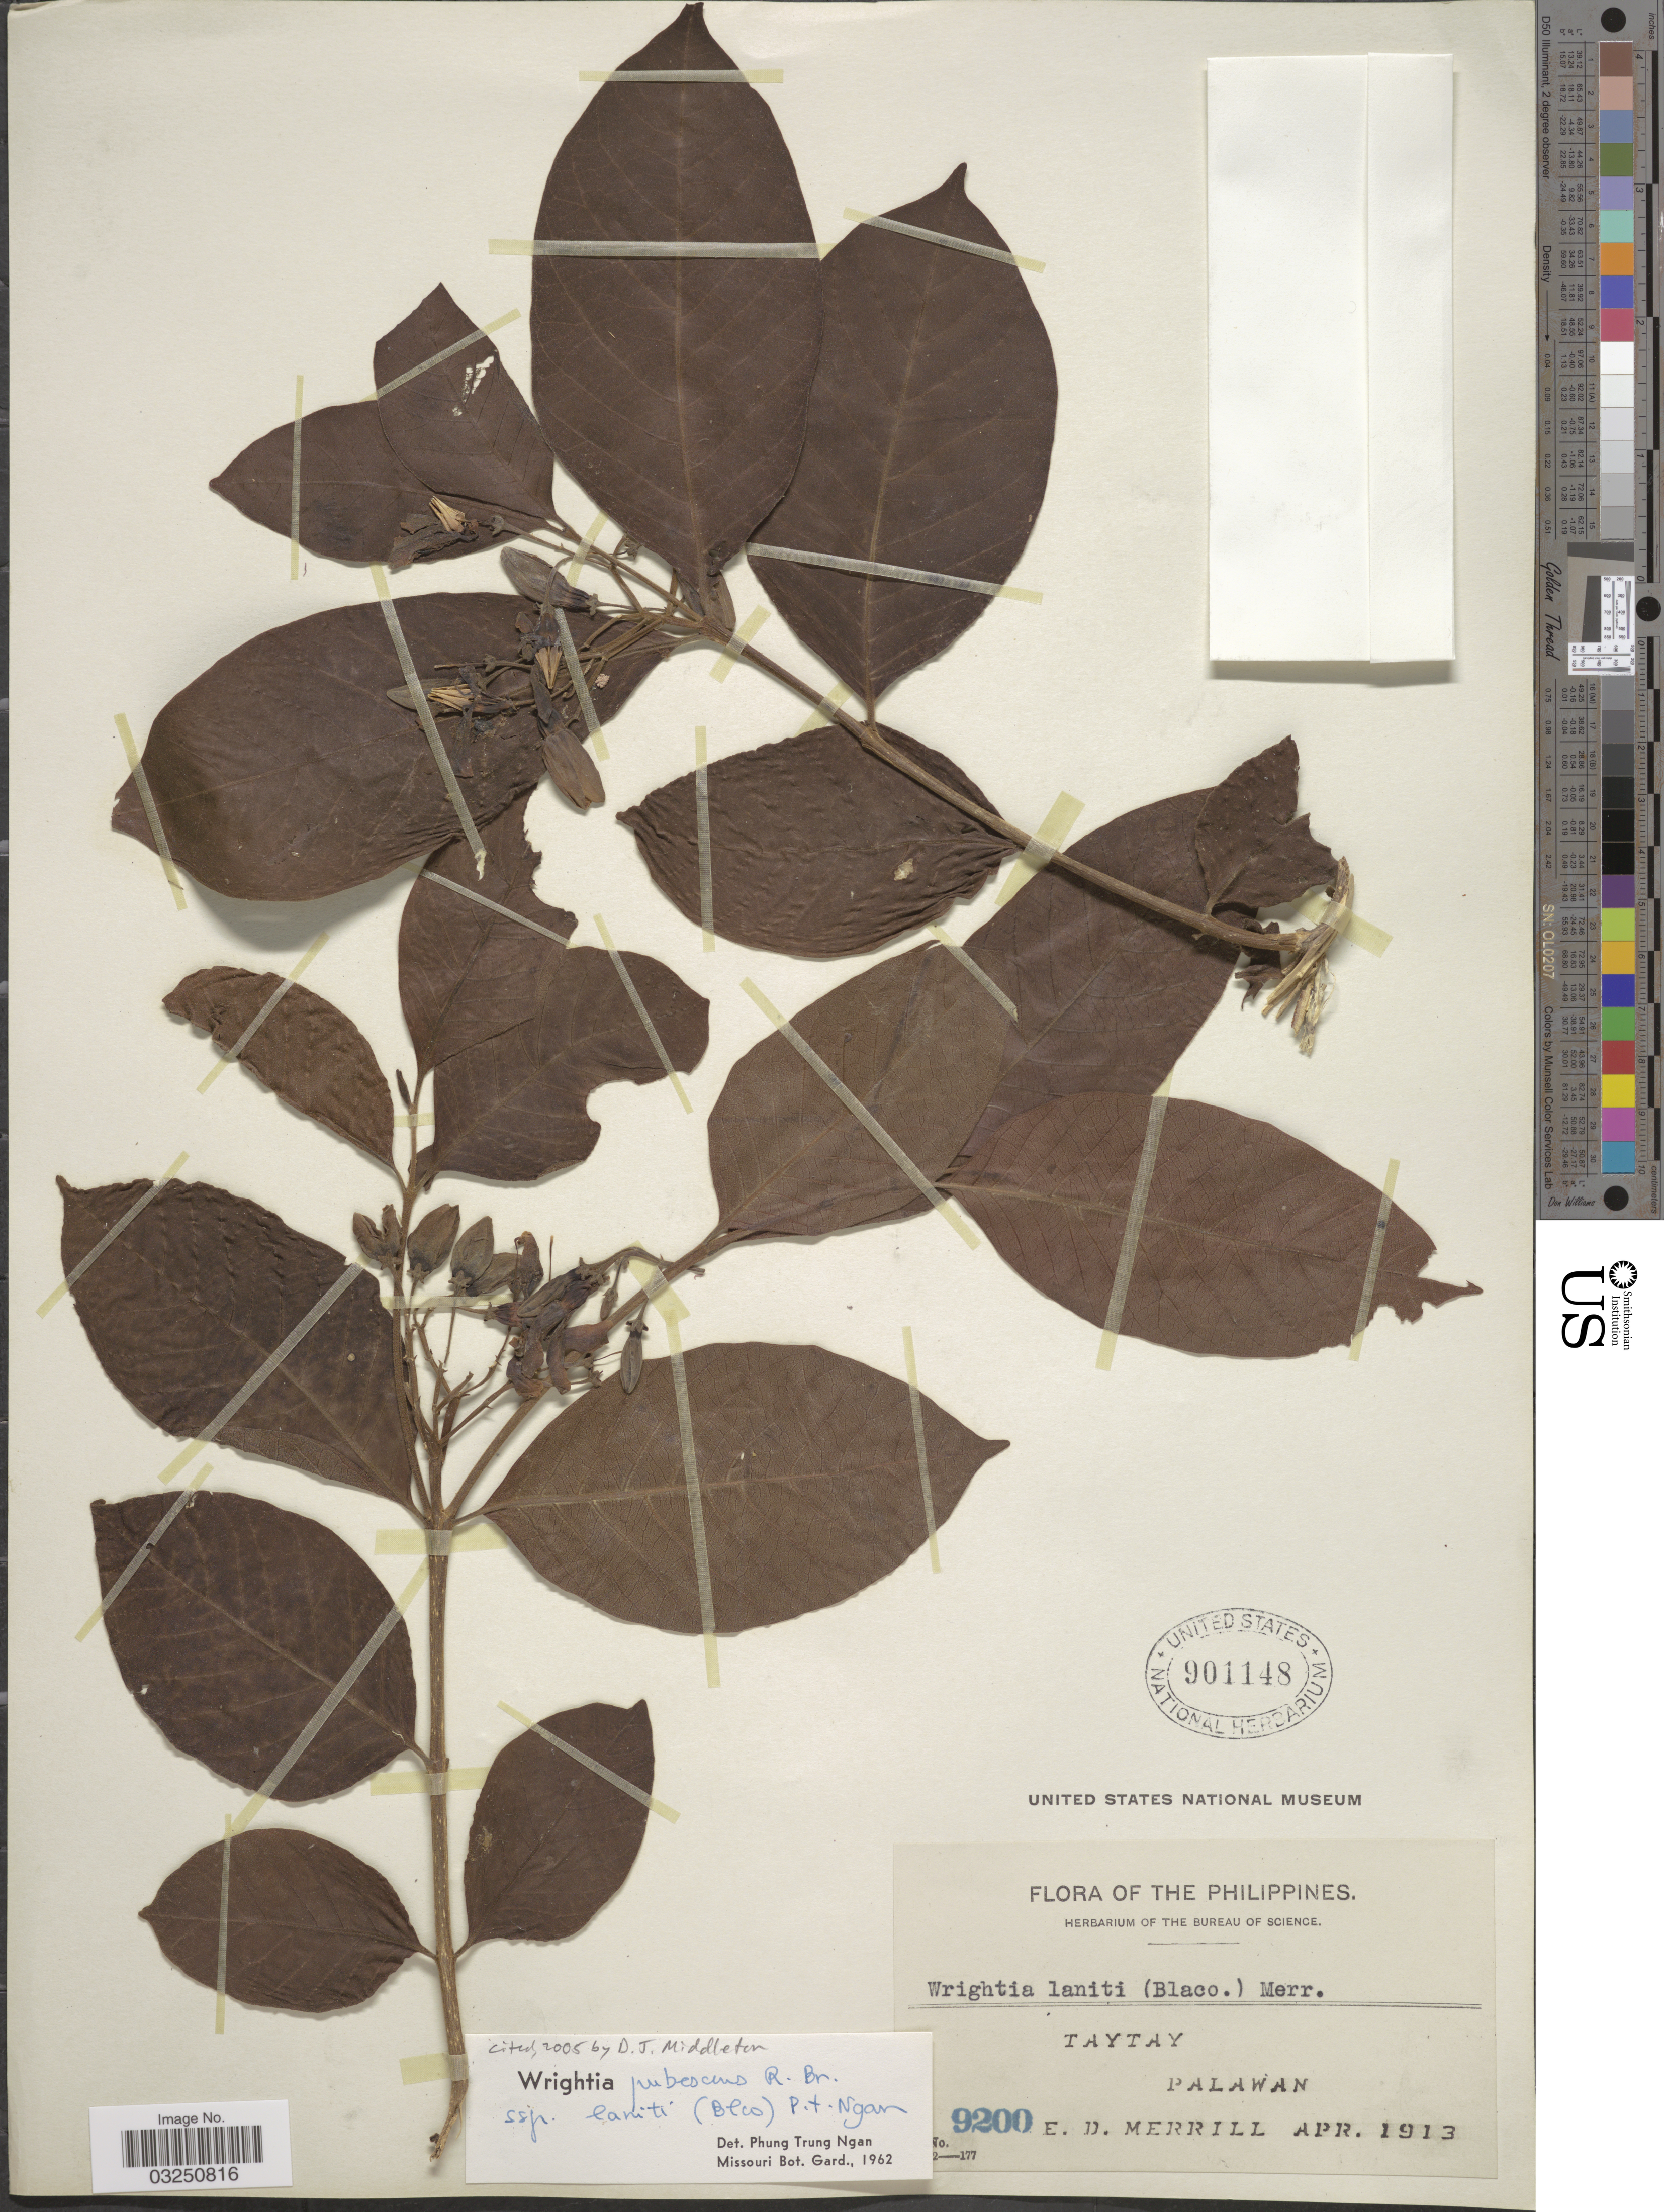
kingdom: Plantae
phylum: Tracheophyta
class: Magnoliopsida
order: Gentianales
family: Apocynaceae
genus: Wrightia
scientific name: Wrightia pubescens subsp. laniti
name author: (M. Blanco) Ngan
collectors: E. D. Merrill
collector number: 9200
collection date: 1913-04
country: Philippines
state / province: Mimaropa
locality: Taytay. Palawan.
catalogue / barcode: US 901148